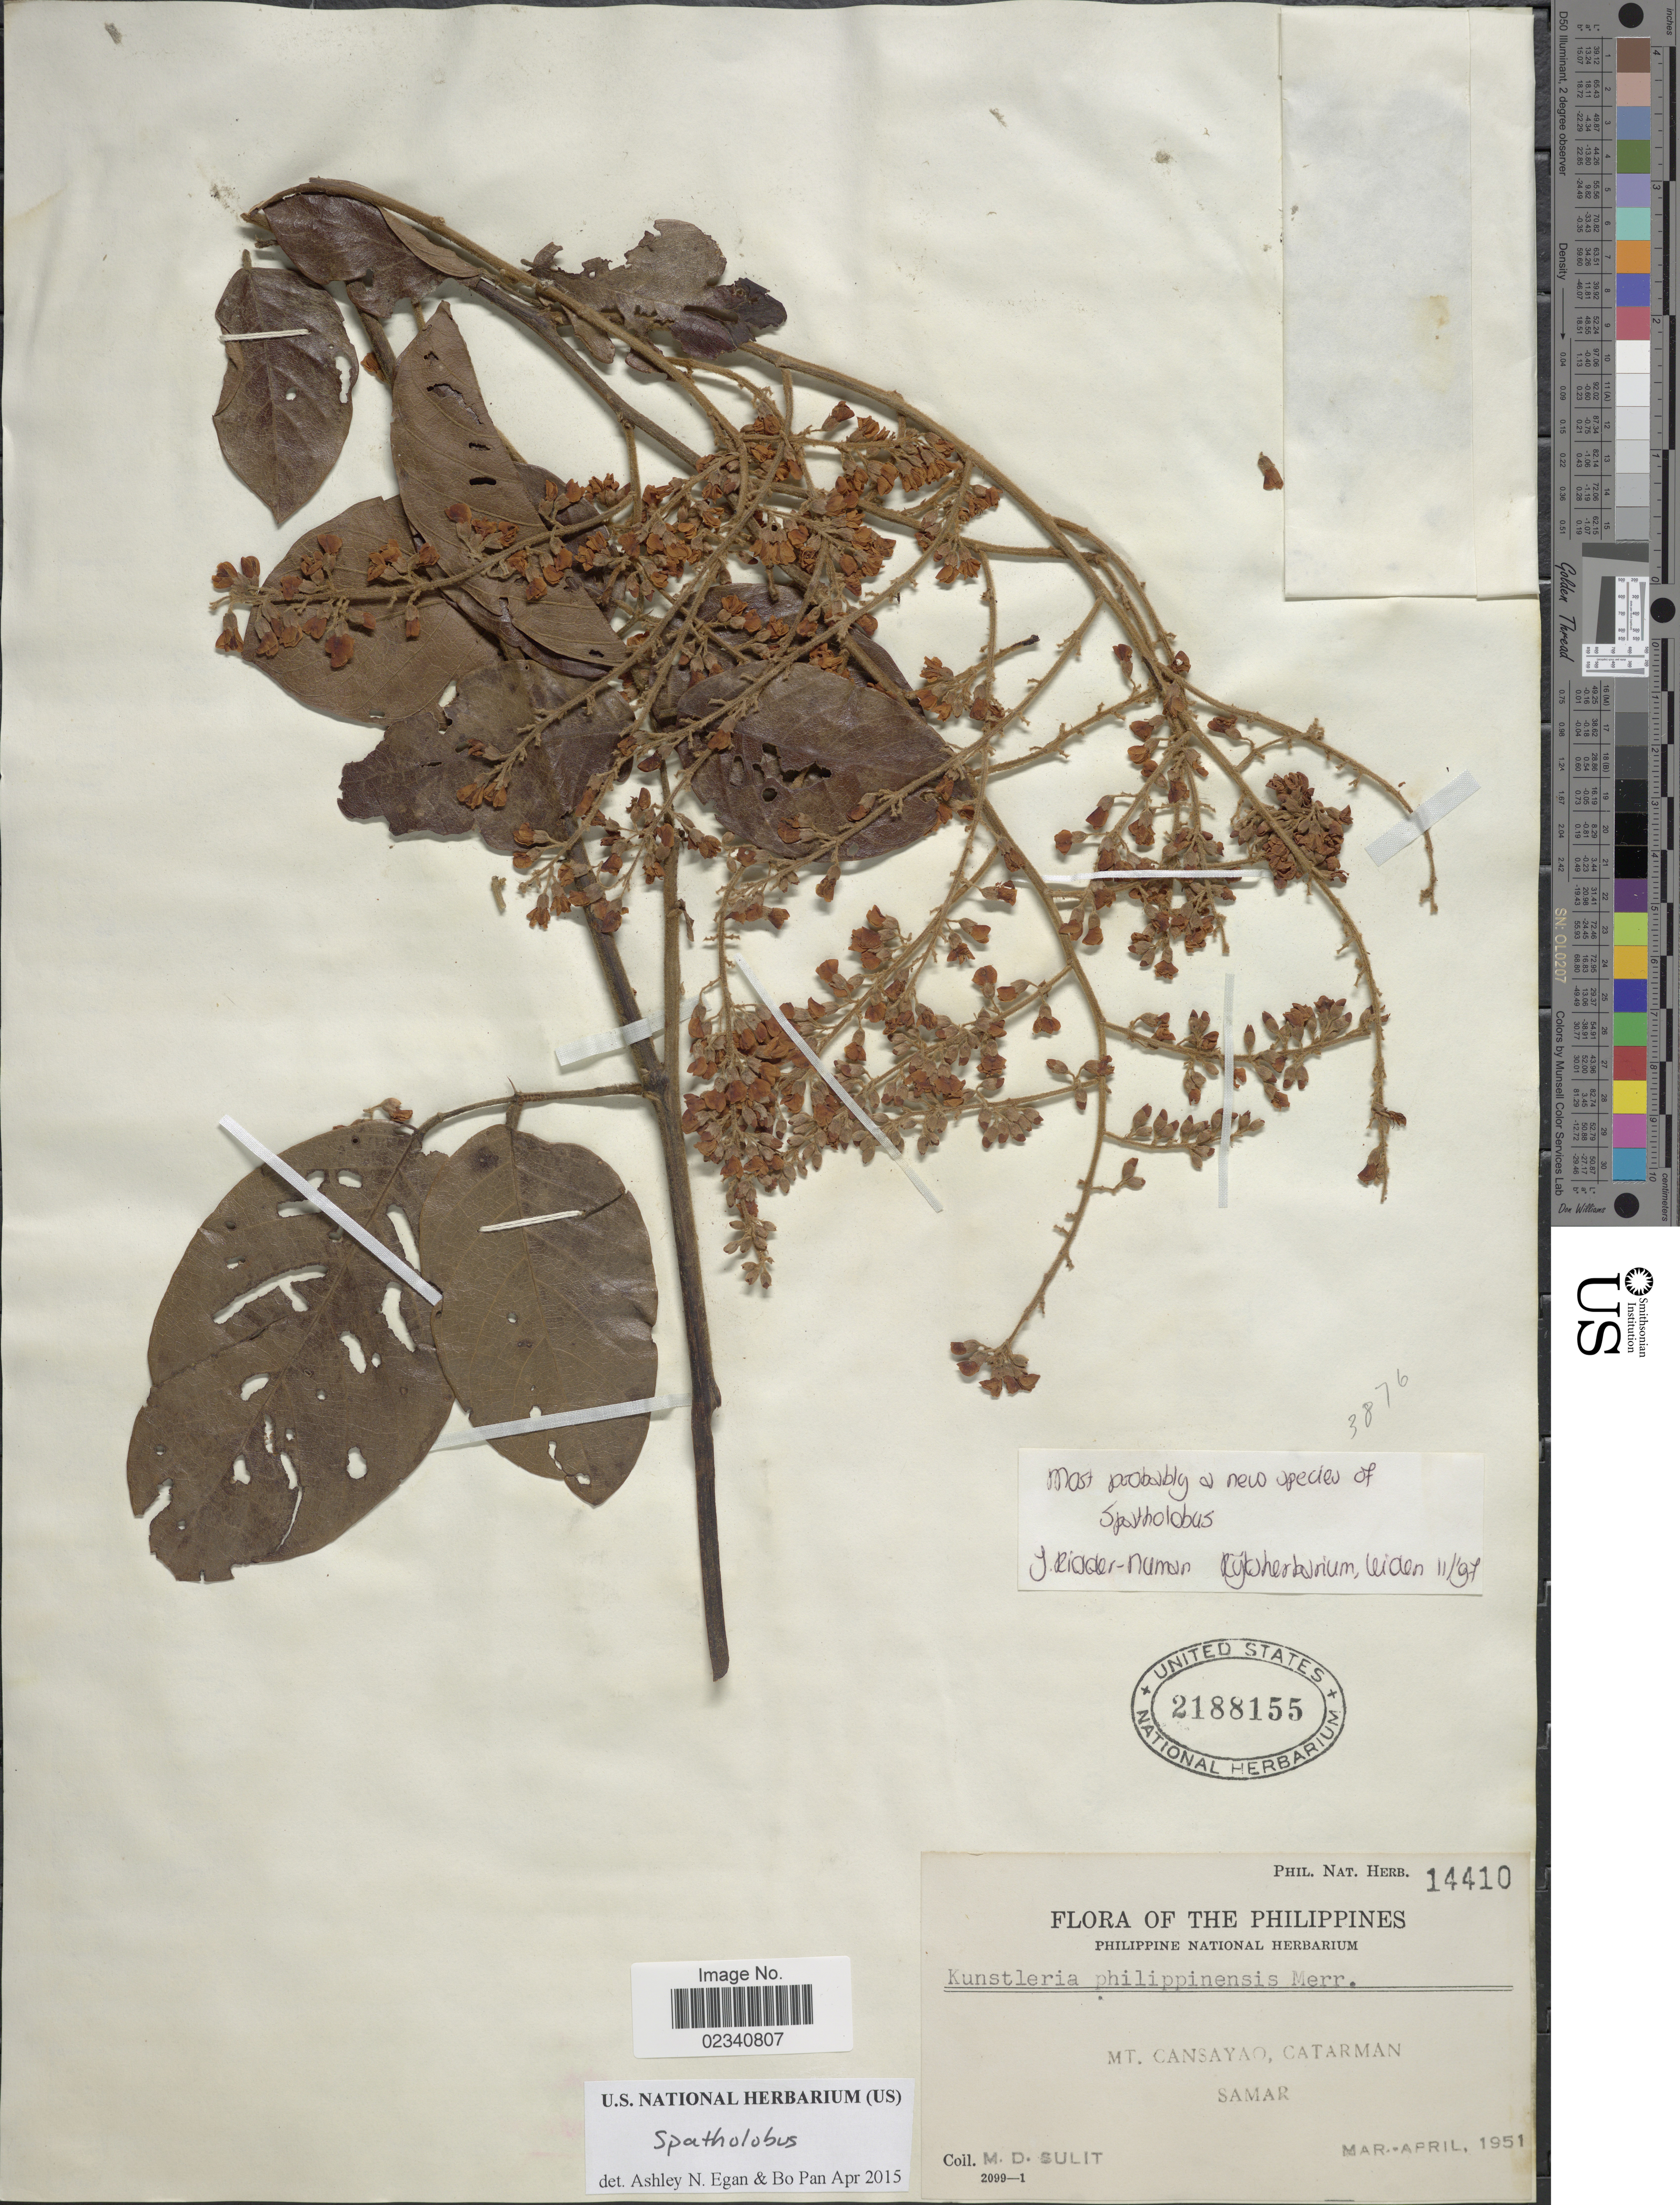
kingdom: Plantae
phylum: Tracheophyta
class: Magnoliopsida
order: Fabales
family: Fabaceae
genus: Spatholobus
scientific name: Spatholobus sp.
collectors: M. Sulit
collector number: Phil. Nat. Herb. 14410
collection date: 1951-03/1951-04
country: Philippines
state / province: Eastern Visayas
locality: Mt. Cansayao, Catarman. Samar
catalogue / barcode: US 2188155